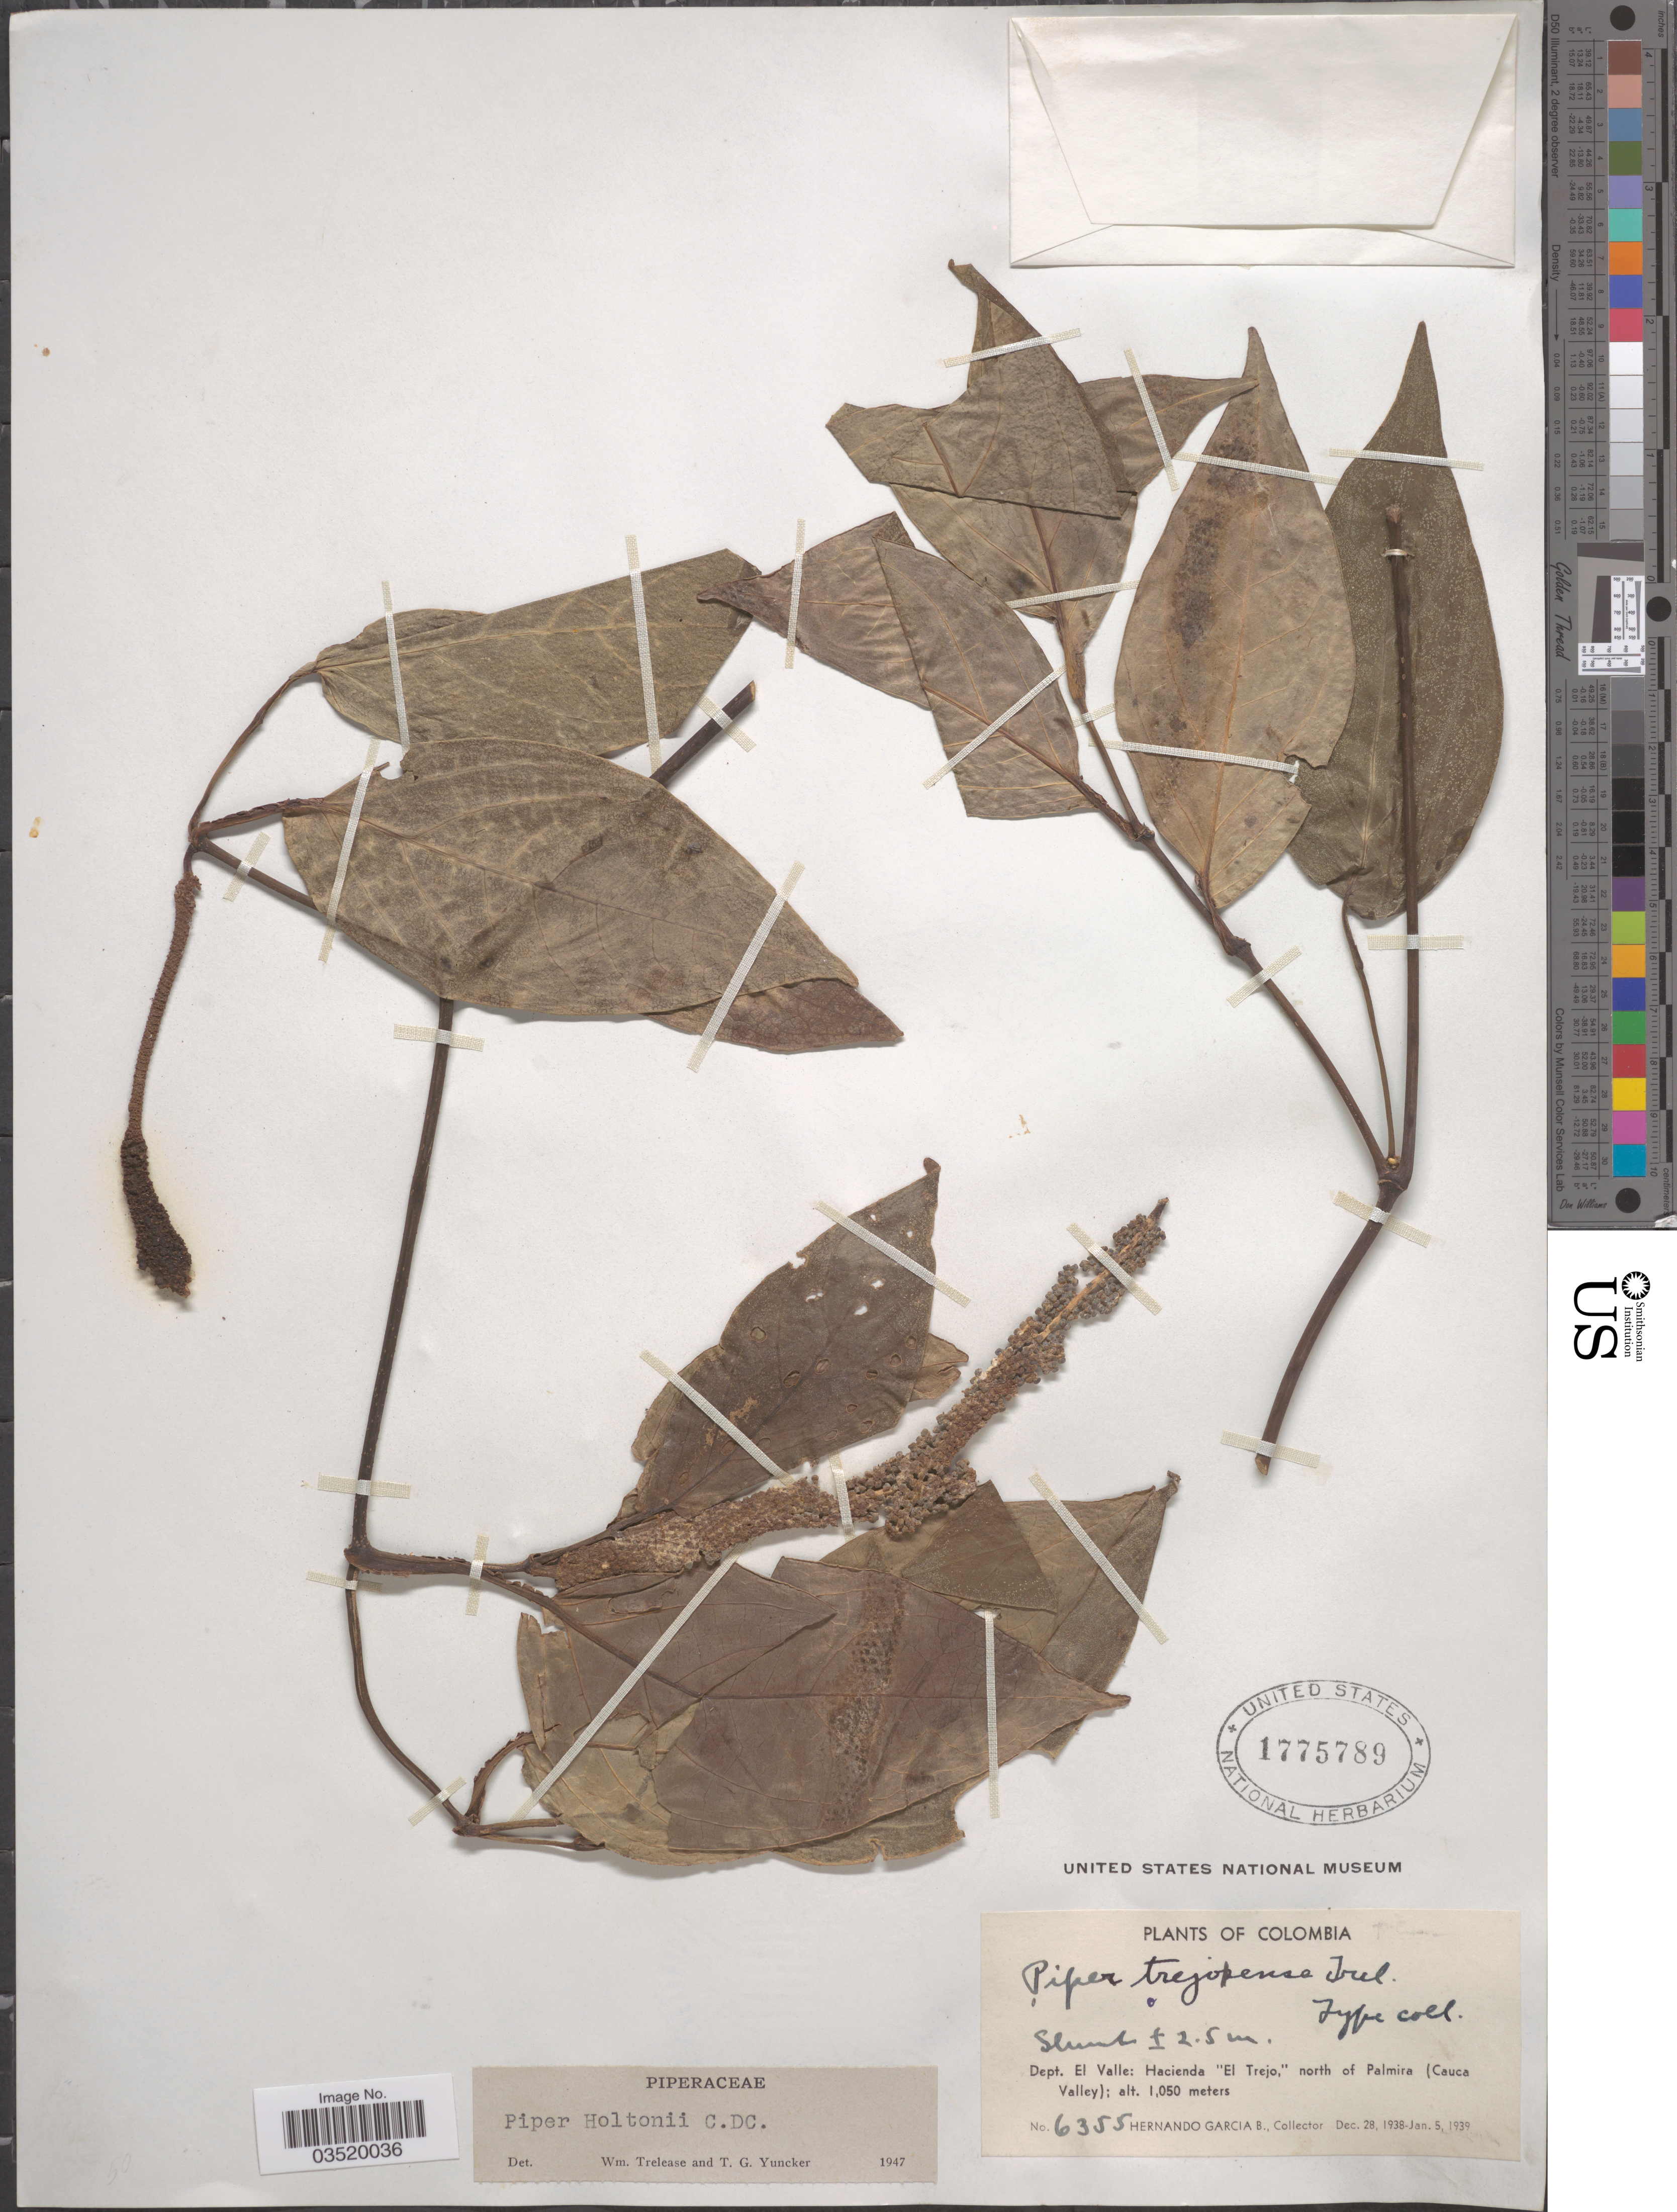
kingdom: Plantae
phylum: Tracheophyta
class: Magnoliopsida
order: Piperales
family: Piperaceae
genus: Piper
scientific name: Piper holtonii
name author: Trel.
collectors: H. García Barriga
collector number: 6355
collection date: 1938-12-28/1939-01-05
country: Colombia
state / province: Valle del Cauca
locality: Dept. El Valle: Hacienda "El Trejo," north of Palmira (Cauca Valley).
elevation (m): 1050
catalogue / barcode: US 1775789